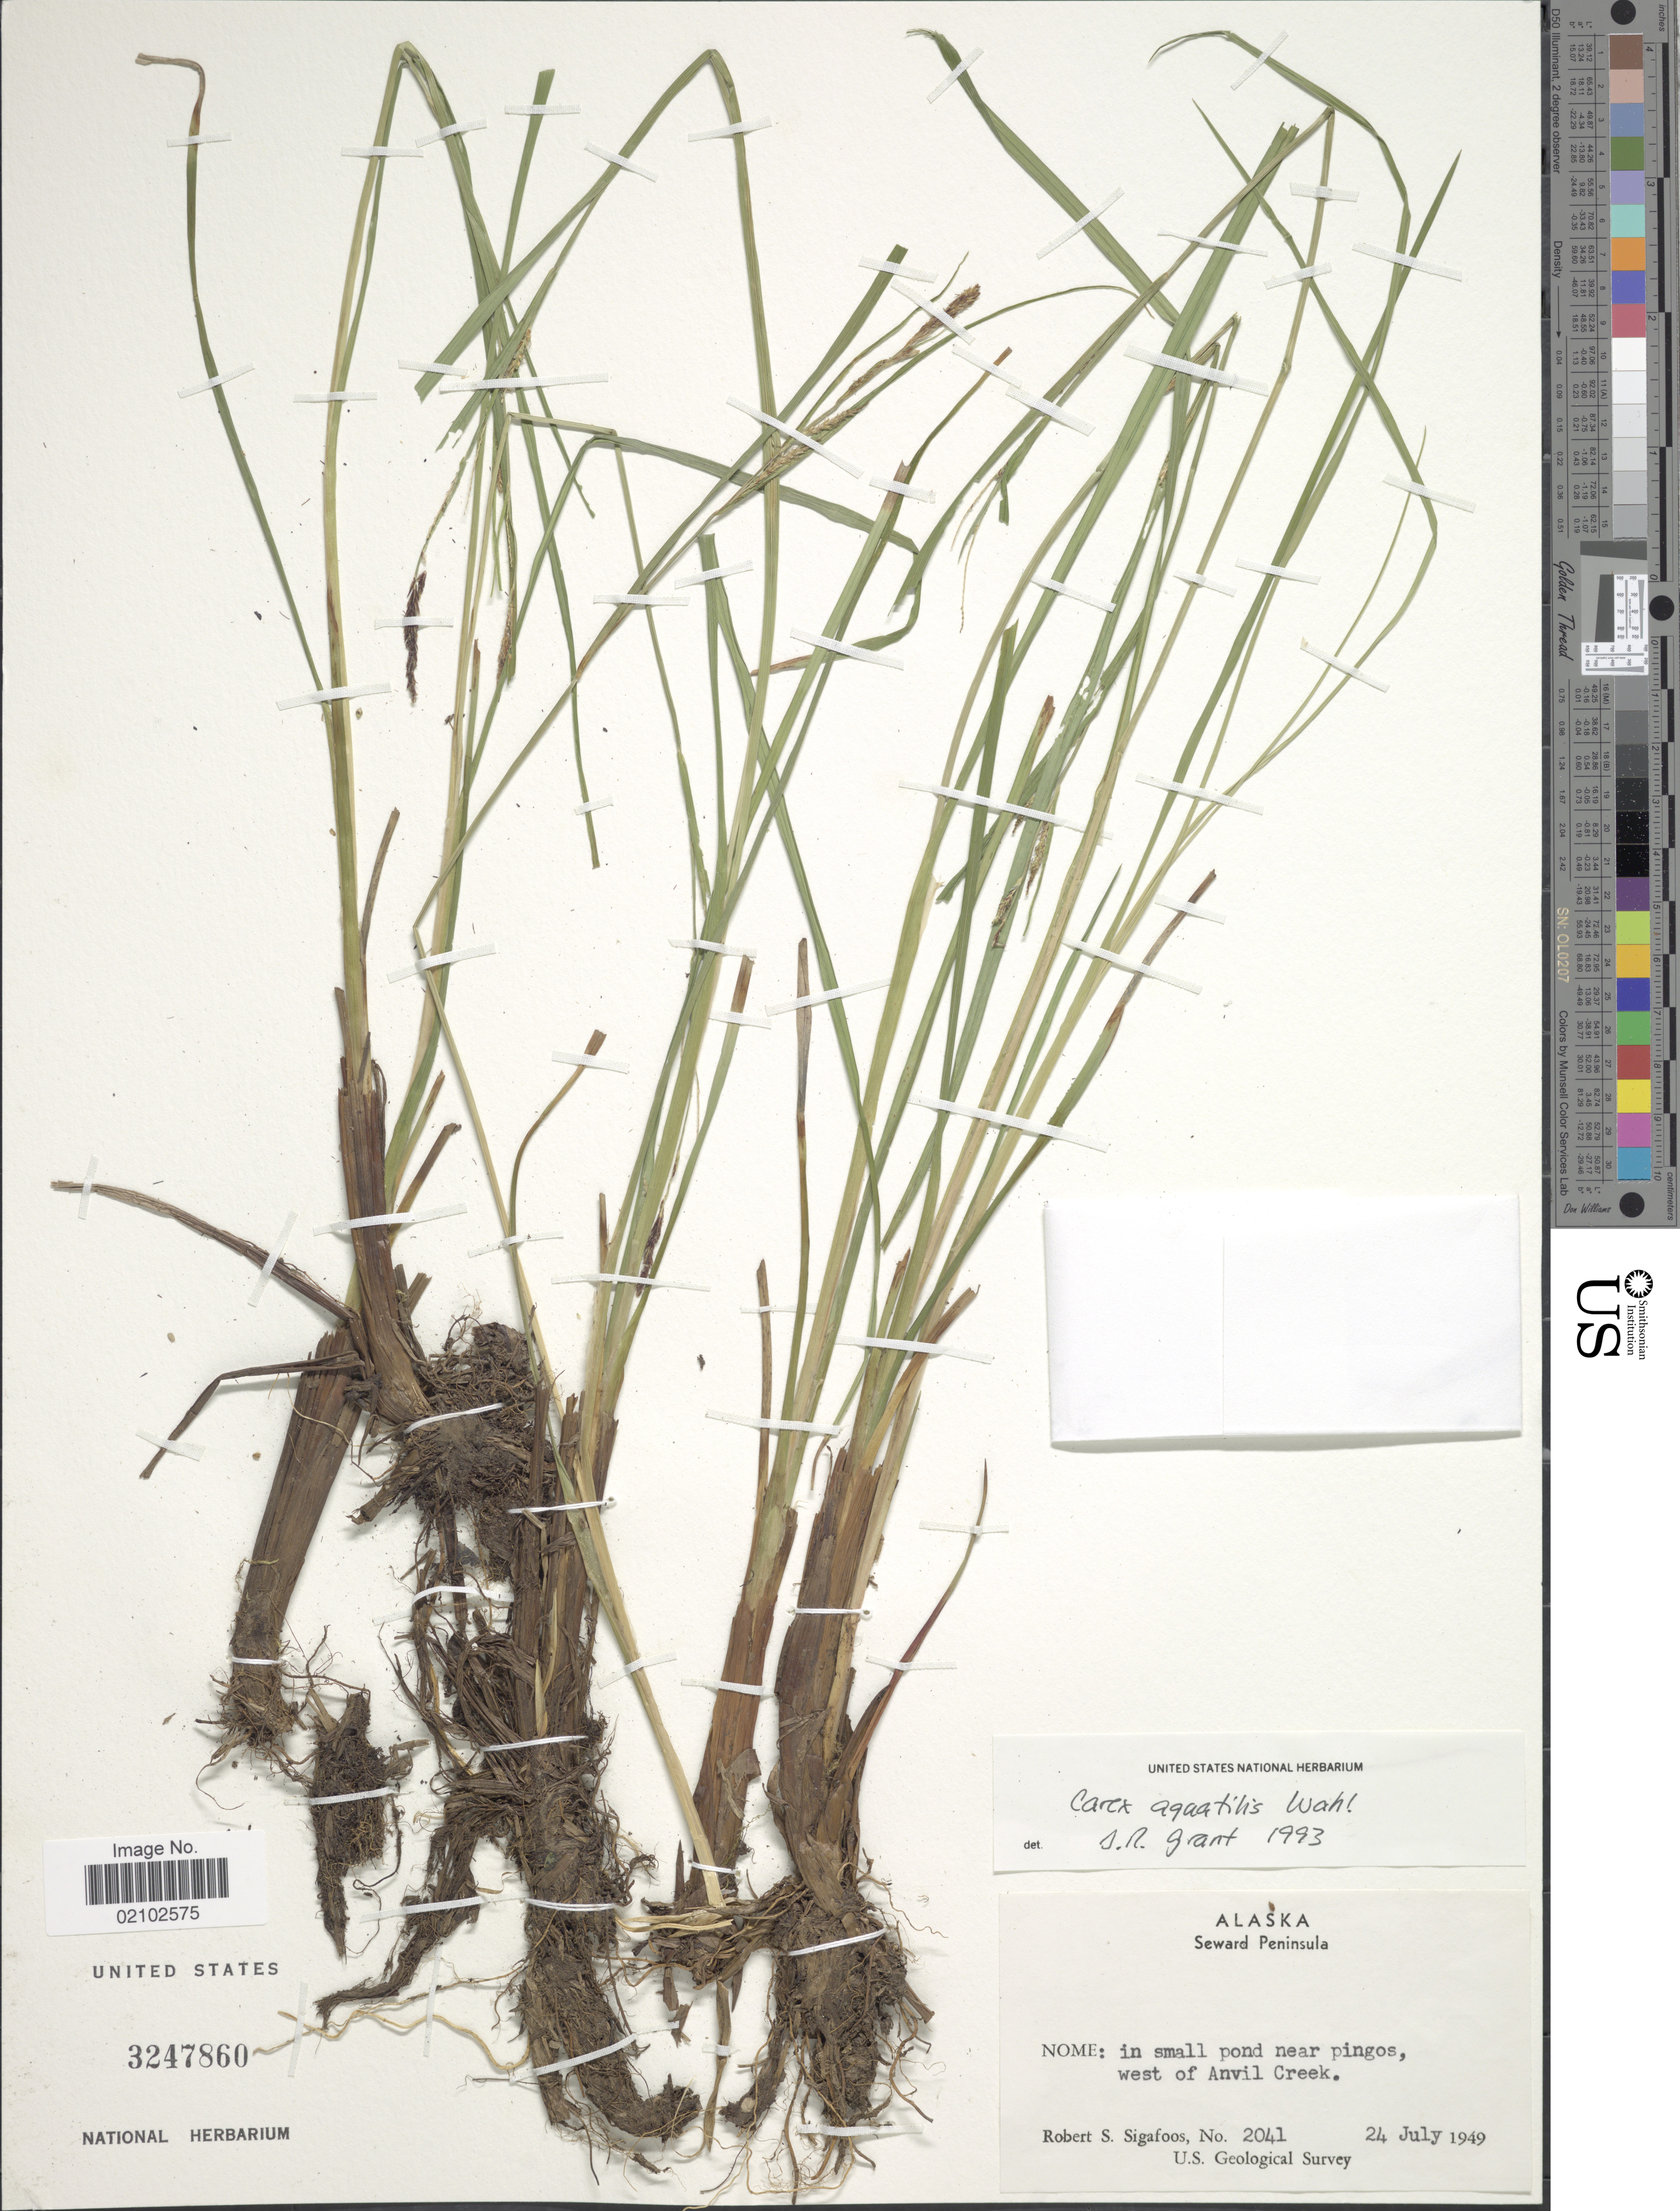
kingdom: Plantae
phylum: Tracheophyta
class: Liliopsida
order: Poales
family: Cyperaceae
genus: Carex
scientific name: Carex aquatilis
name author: Wahlenb.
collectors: R. Sigafoos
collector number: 2041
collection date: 1949-07-24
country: United States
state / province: Alaska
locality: Seward Peninsula, Nome: in small pond near pingos, west of Anvil Creek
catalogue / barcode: US 3247860